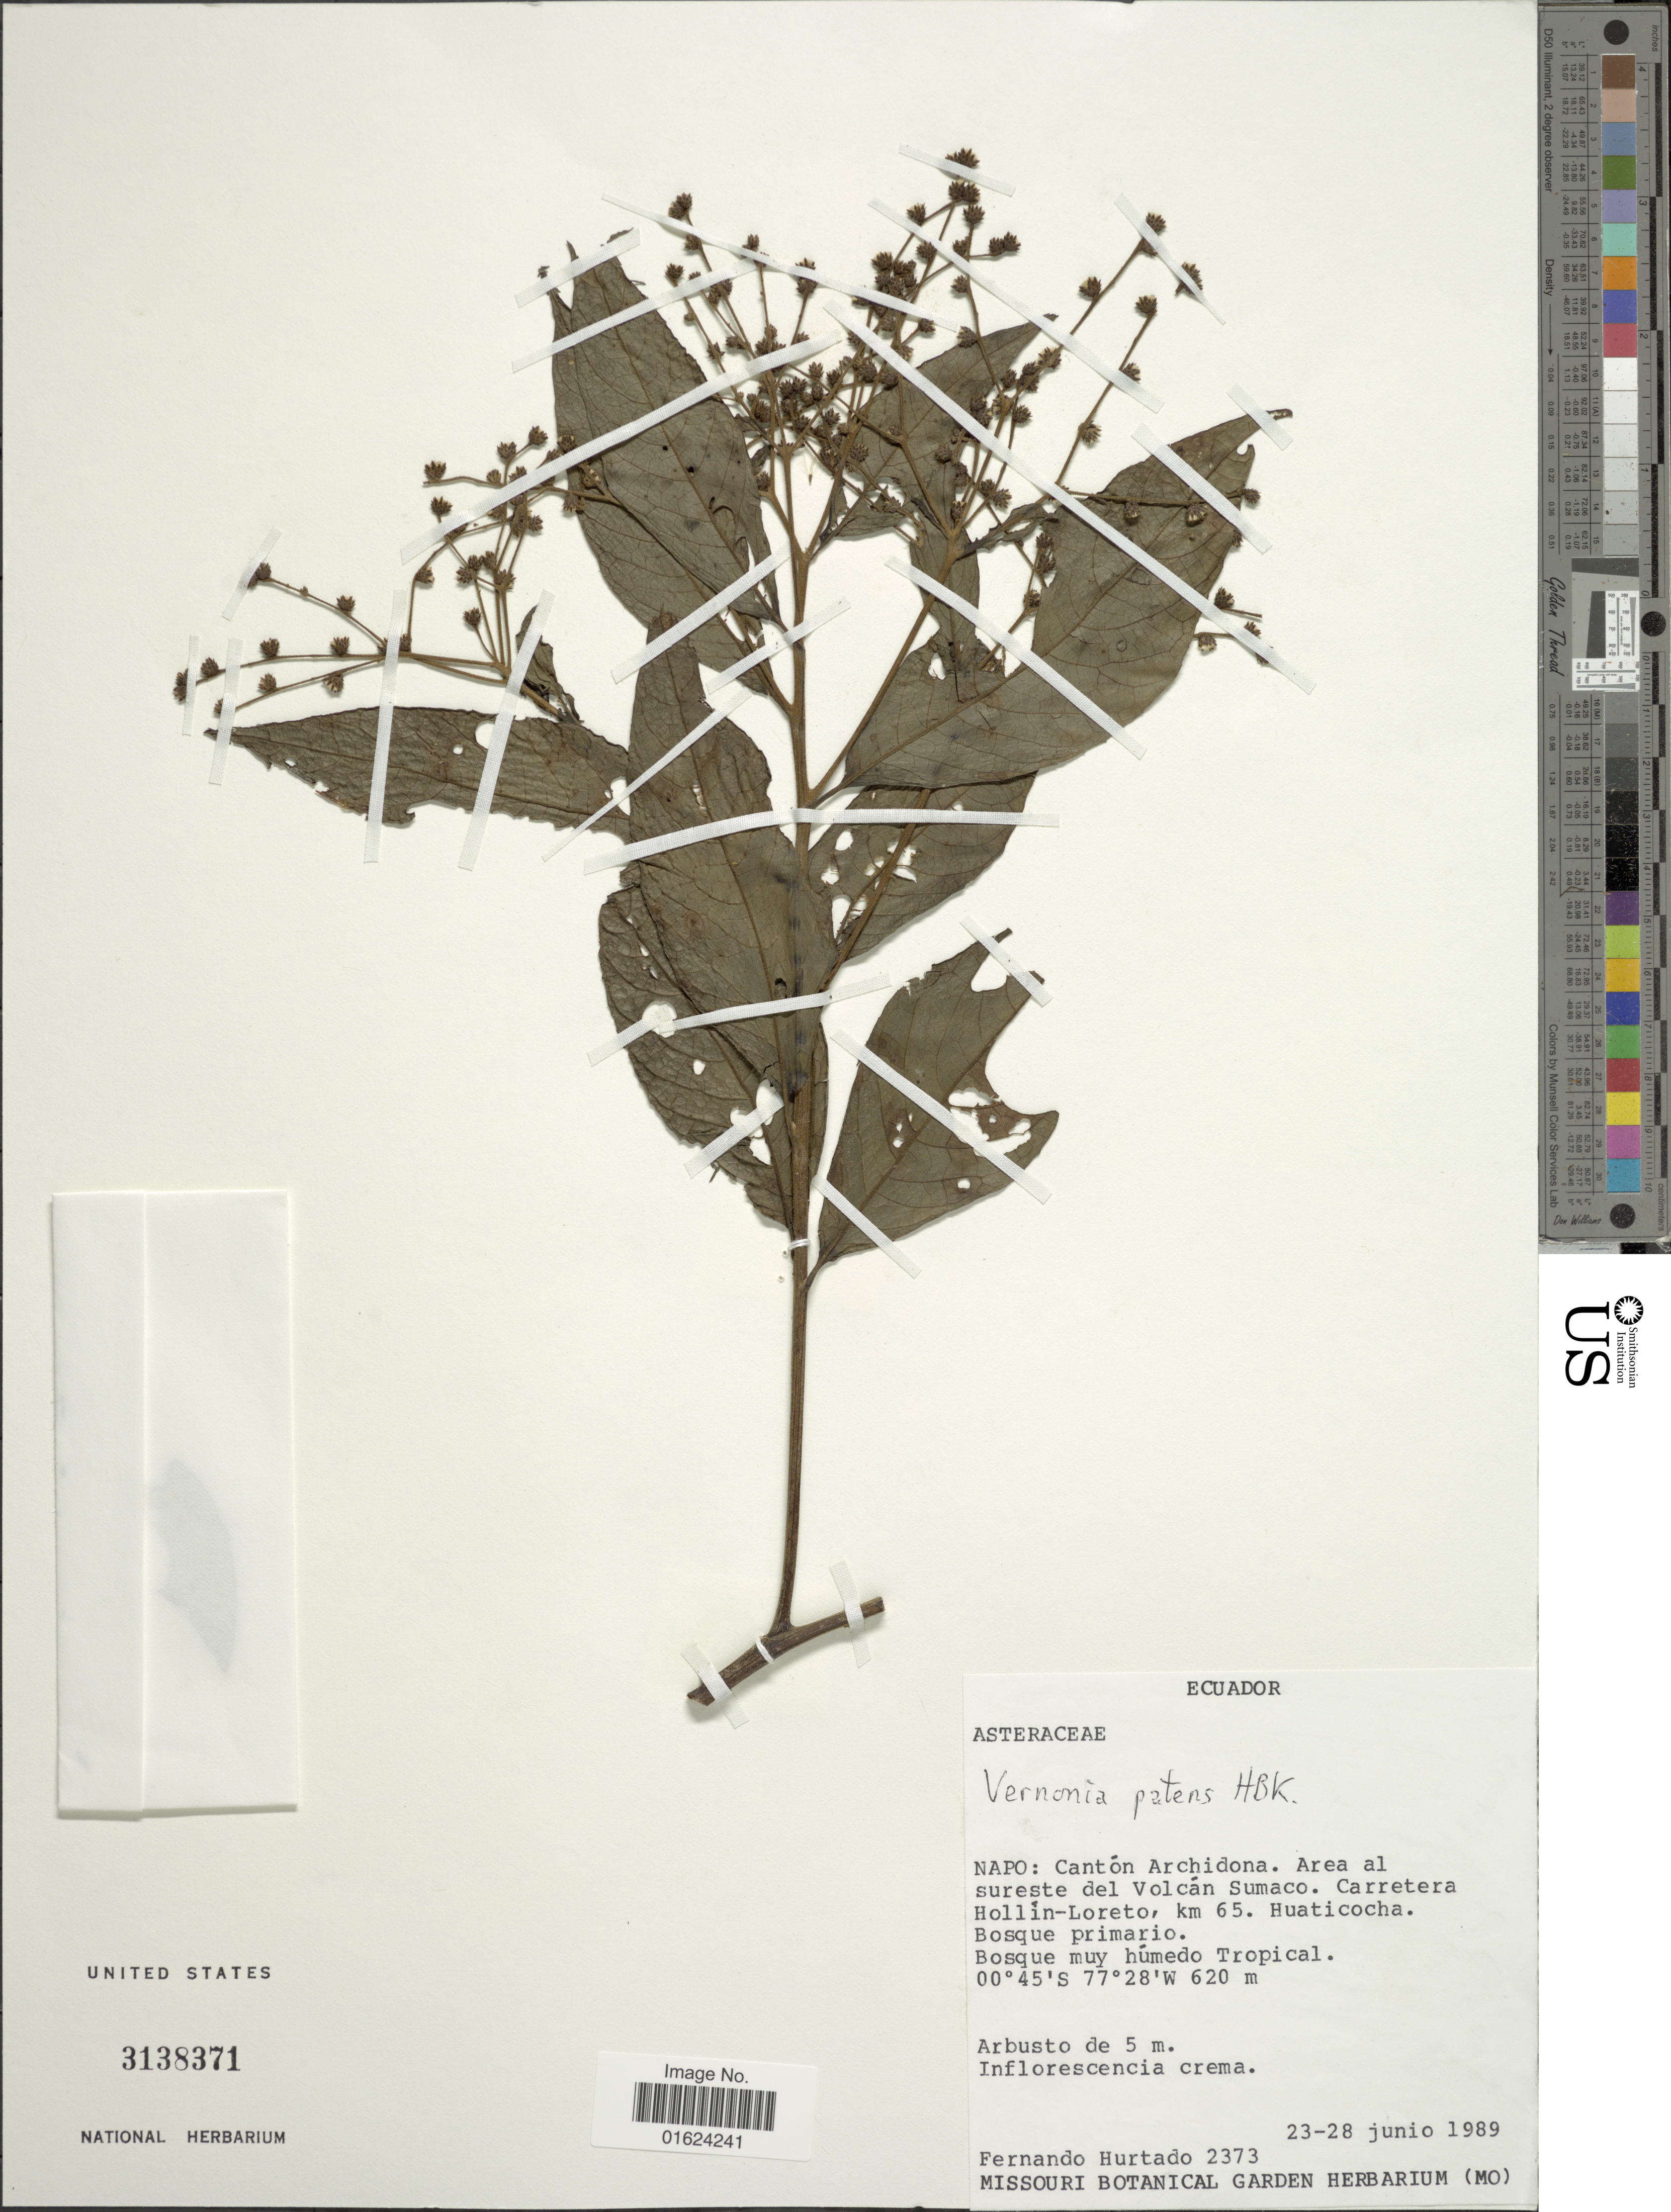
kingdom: Plantae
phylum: Tracheophyta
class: Magnoliopsida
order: Asterales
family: Asteraceae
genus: Vernonanthura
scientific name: Vernonanthura patens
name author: (Kunth) H. Rob.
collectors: F. Hurtado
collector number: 2373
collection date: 1989-06-23/1989-06-28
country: Ecuador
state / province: Napo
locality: Napo: Canton Archidona. Area al sureste del Volcan Sumaco. Carretera Hollin-Loreto, km 65, Huaticocha.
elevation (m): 620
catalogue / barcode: US 3138371